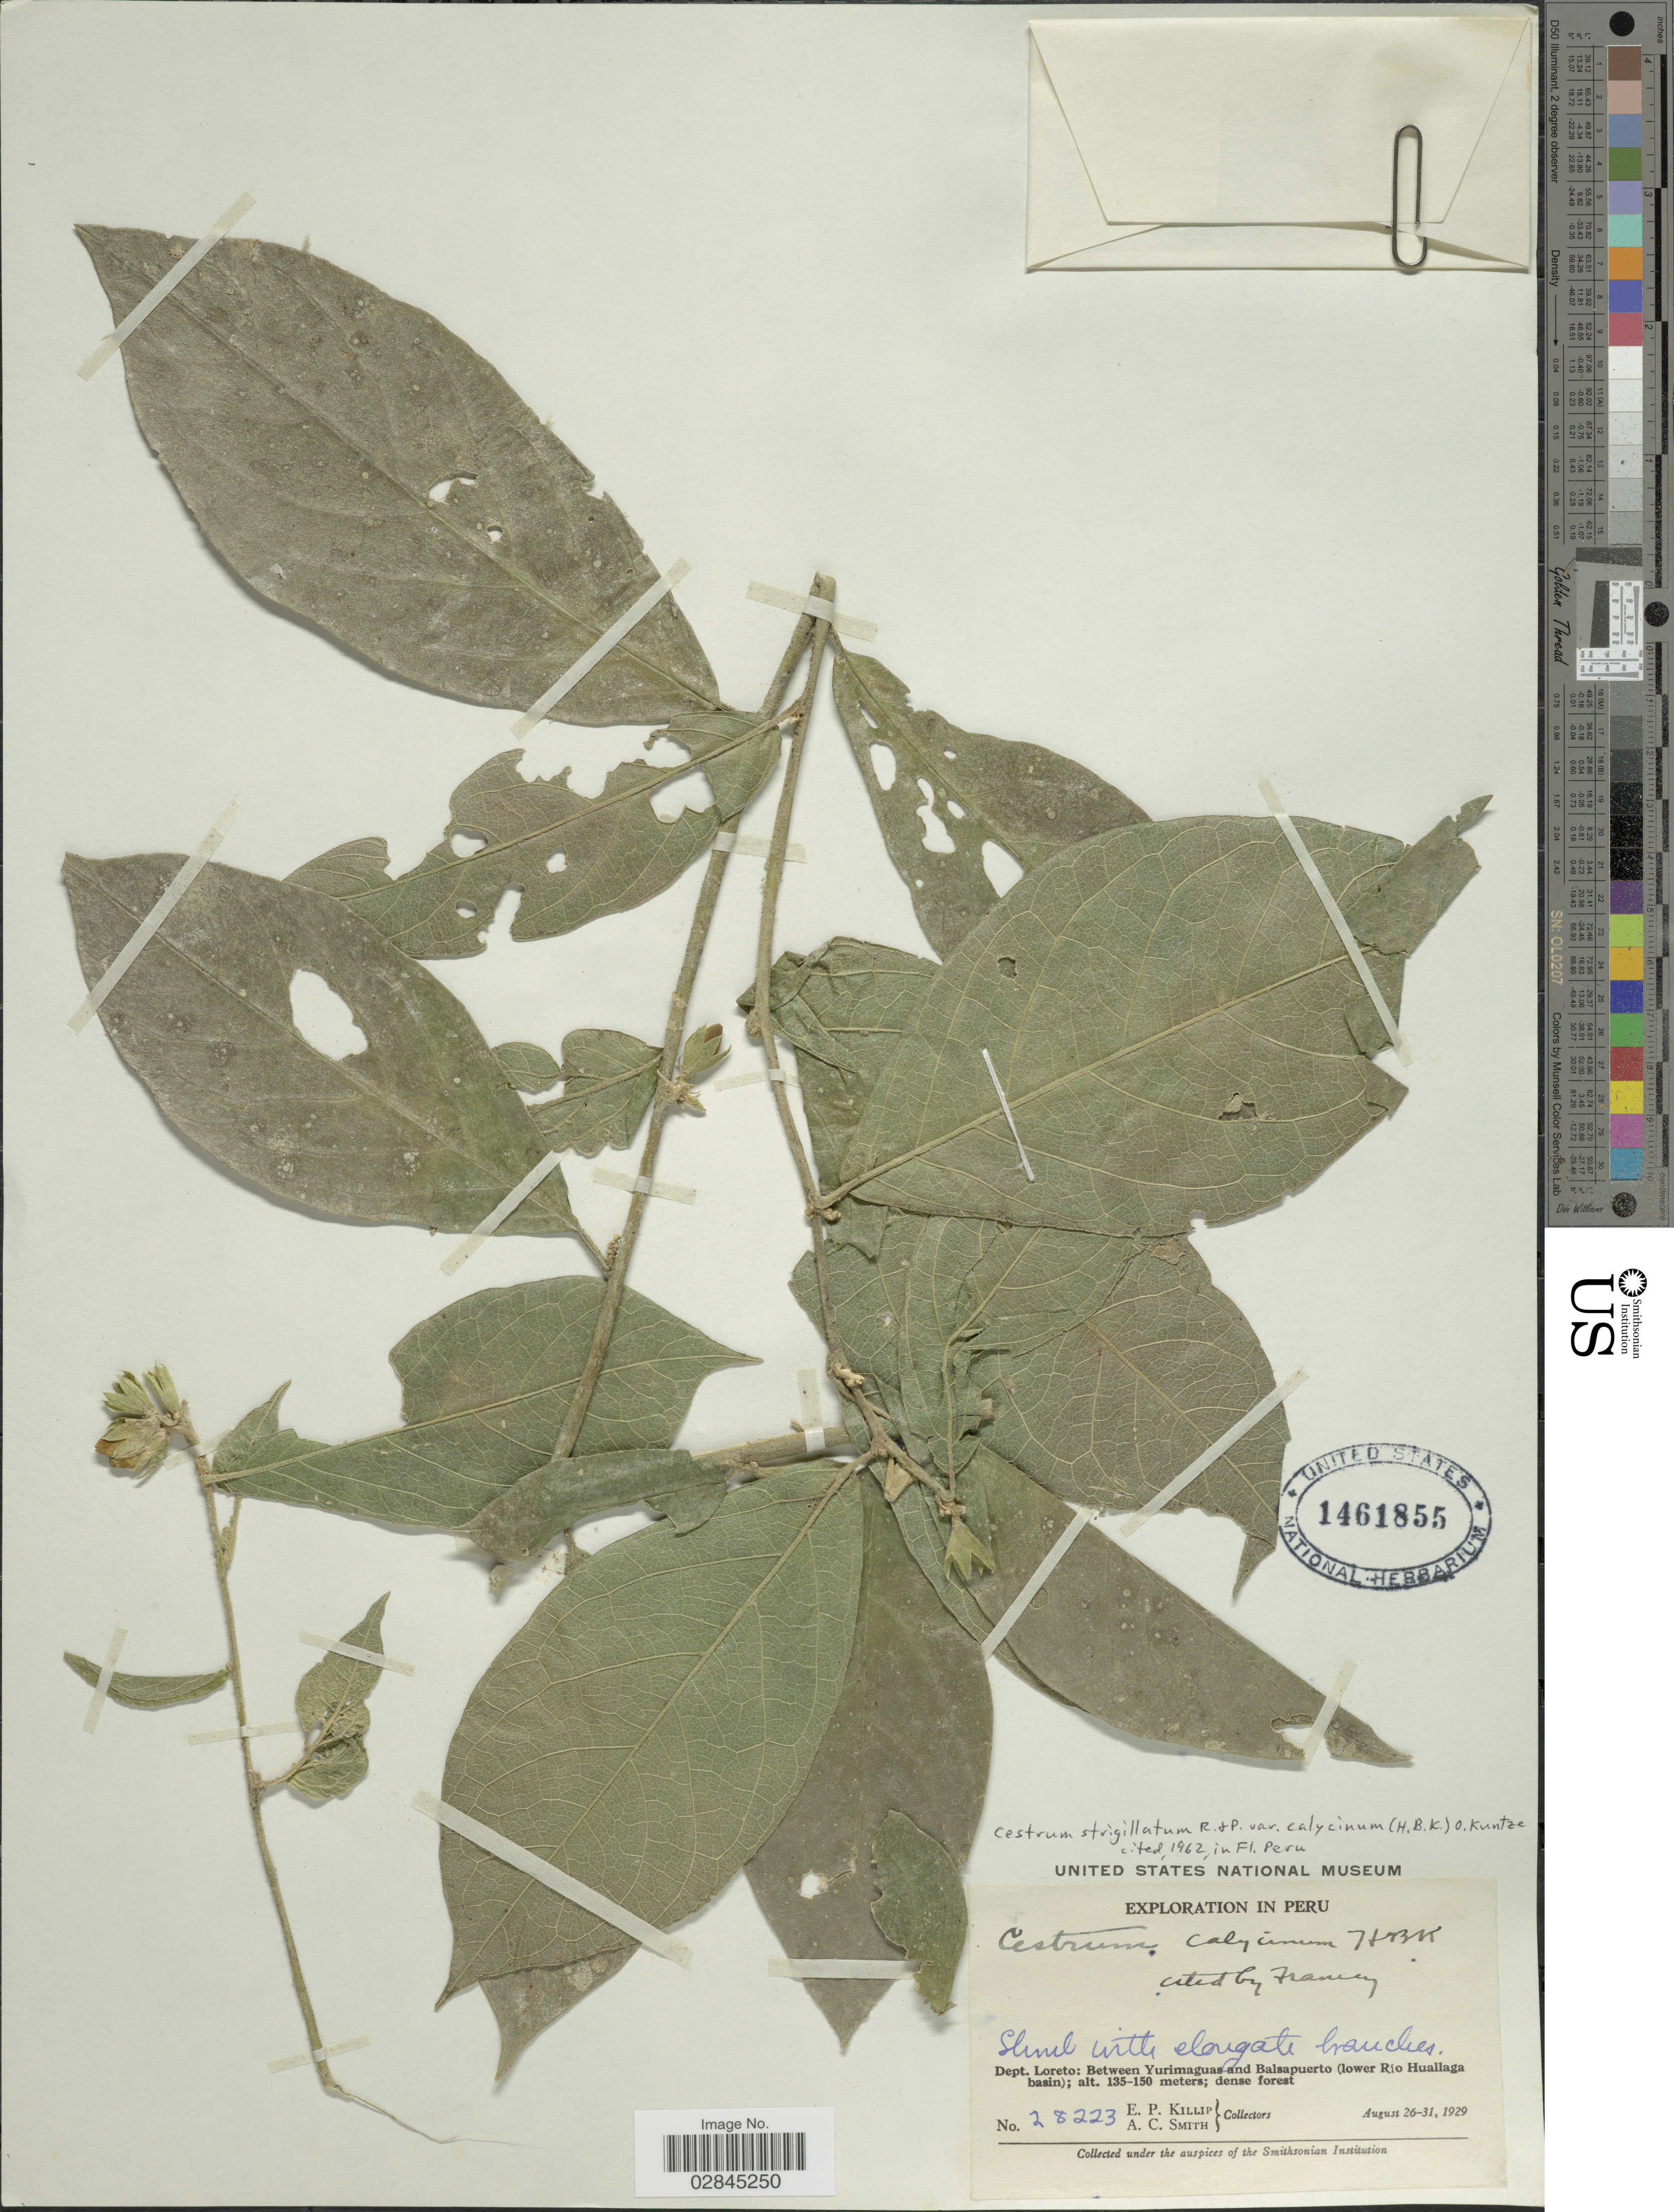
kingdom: Plantae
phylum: Tracheophyta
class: Magnoliopsida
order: Solanales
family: Solanaceae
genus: Cestrum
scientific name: Cestrum strigillatum var. calycinum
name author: Ruiz & Pav.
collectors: E. P. Killip & A. C. Smith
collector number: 28223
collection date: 1929-08-26/1929-08-31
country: Peru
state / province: Loreto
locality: Dept. Loreto: Between Yurimaguas and Balsapuerto (lower Rio Huallaga basin).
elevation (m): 135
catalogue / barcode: US 1461855